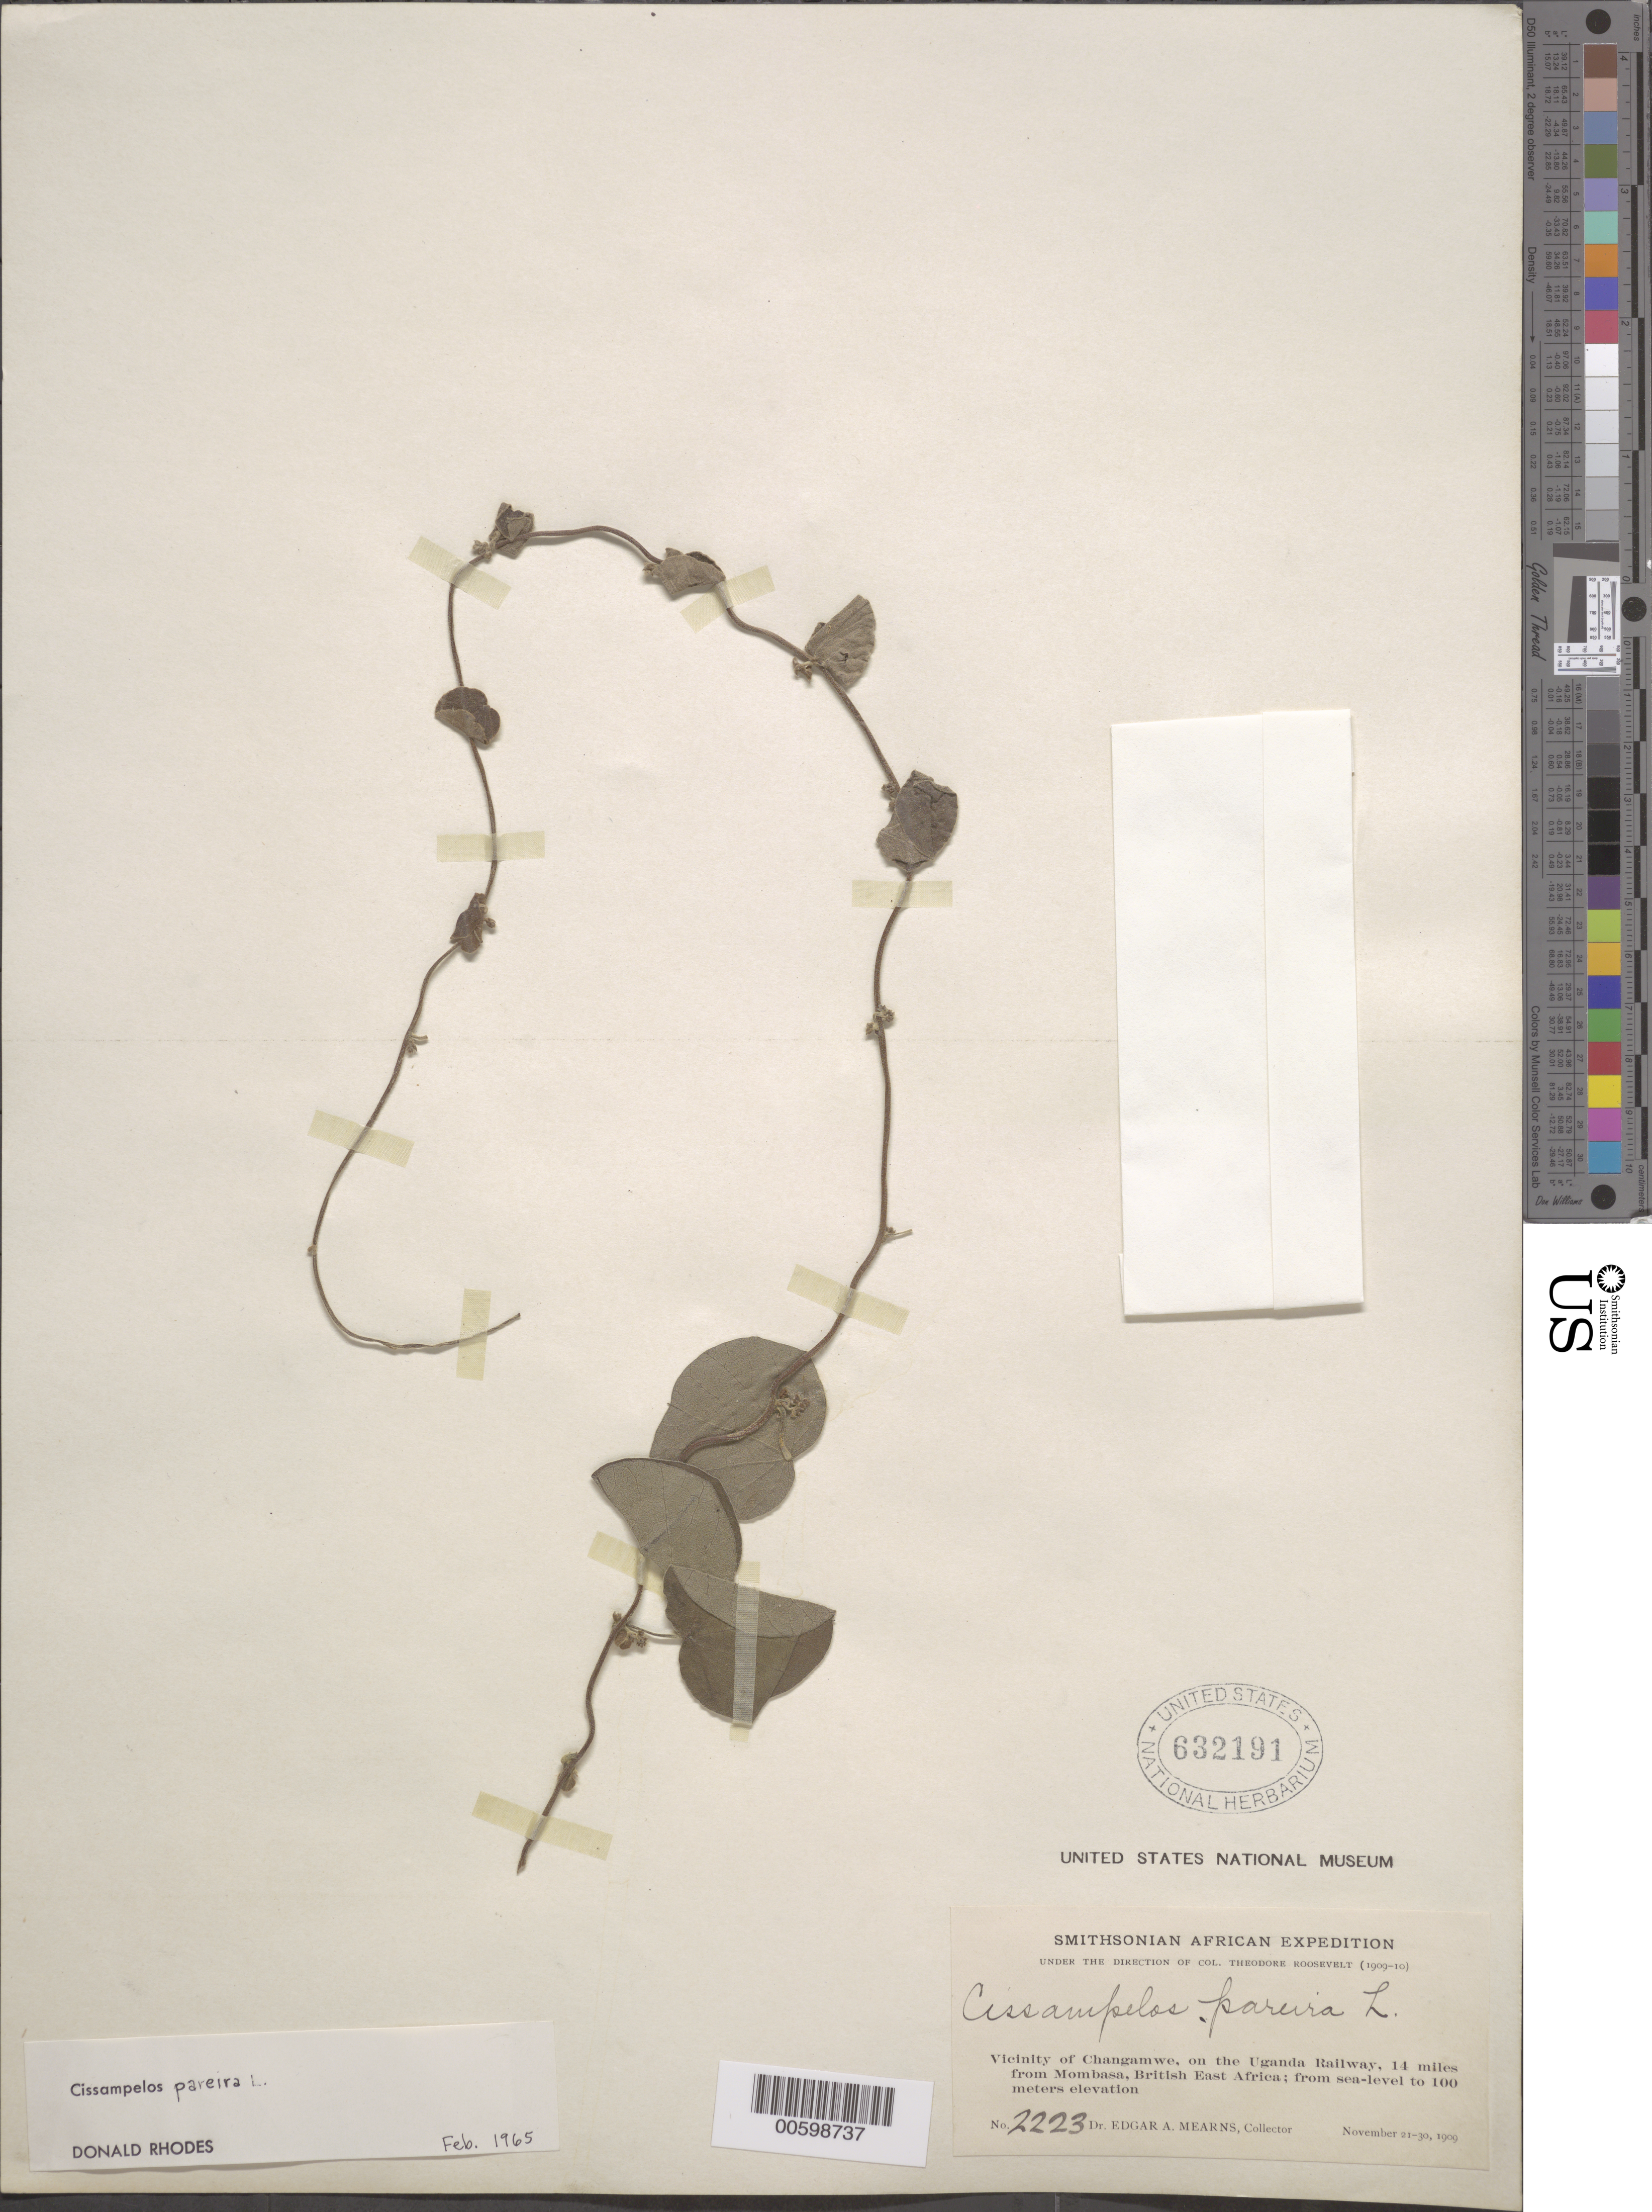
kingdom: Plantae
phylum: Tracheophyta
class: Magnoliopsida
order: Ranunculales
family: Menispermaceae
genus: Cissampelos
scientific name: Cissampelos pareira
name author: L.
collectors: E. A. Mearns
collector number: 2223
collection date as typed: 21 Nov 1909 to 30 Nov 1909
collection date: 1909-11-21/1909-11-30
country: Kenya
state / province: Mombasa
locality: Vicinity of Changamwe, on the Uganda Railway, 14 miles from Mombasa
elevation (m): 100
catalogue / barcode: US 632191